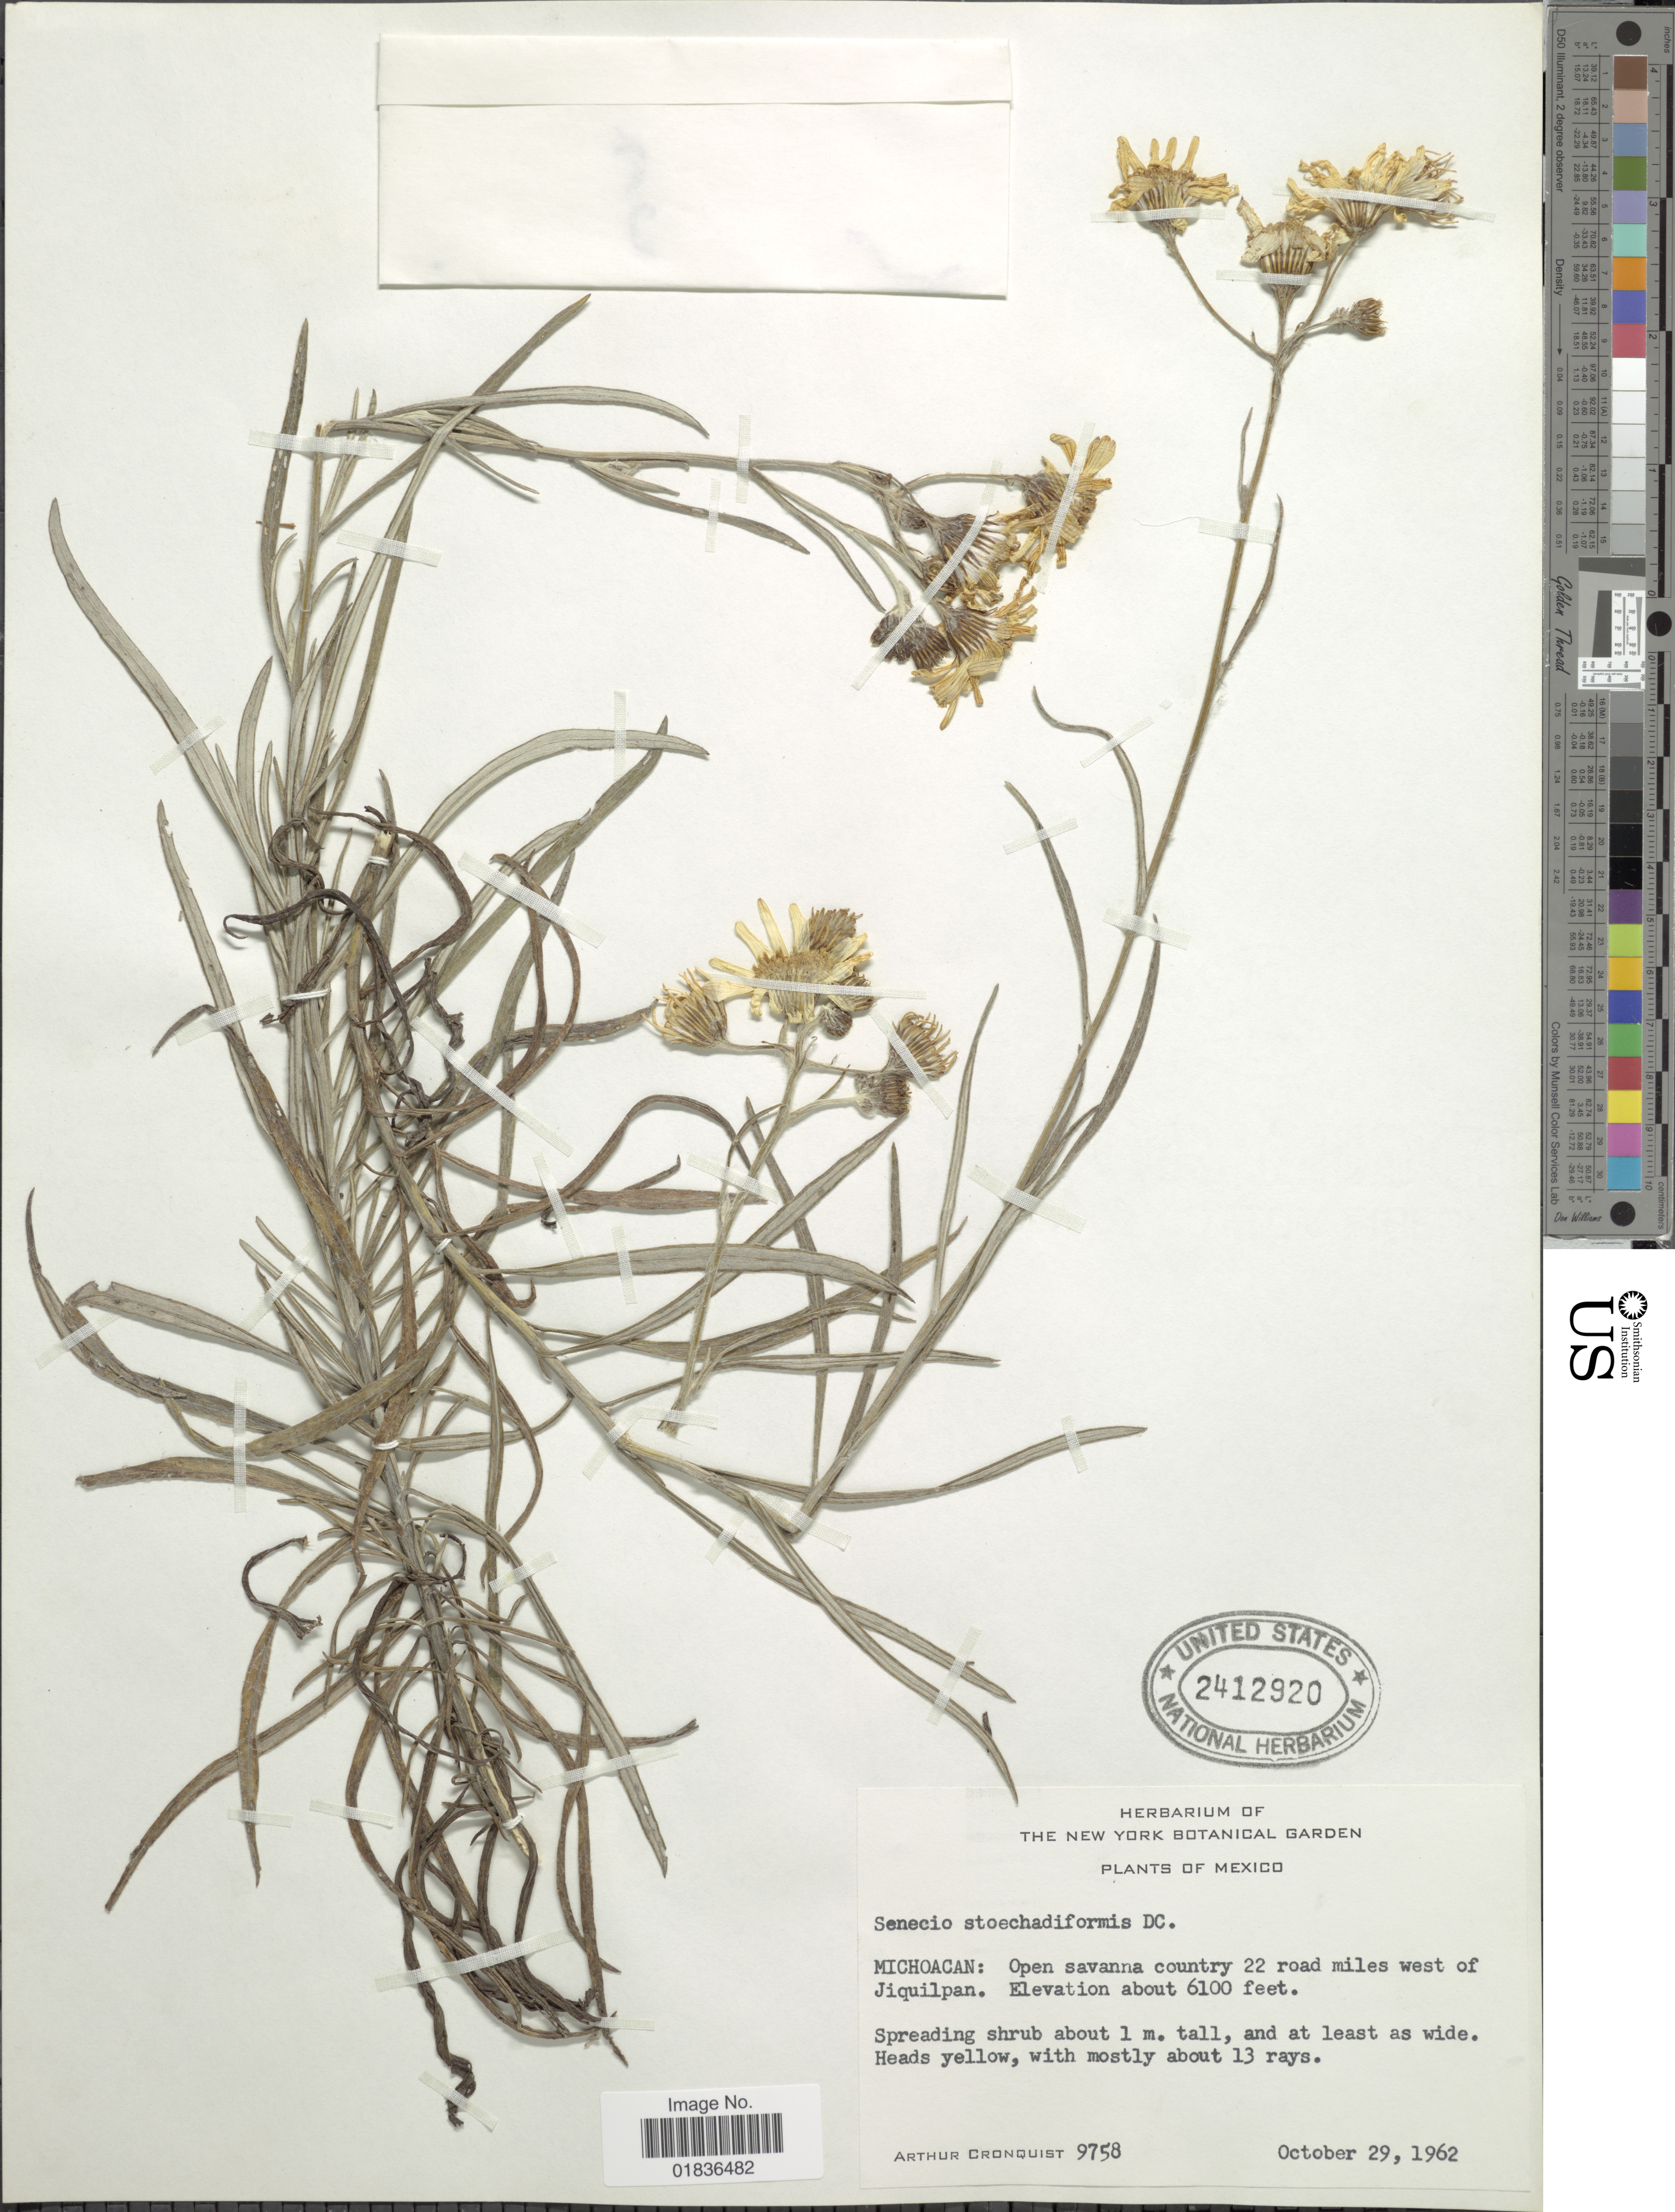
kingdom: Plantae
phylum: Tracheophyta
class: Magnoliopsida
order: Asterales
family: Asteraceae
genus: Senecio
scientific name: Senecio stoechadiformis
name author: DC.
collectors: A. J. Cronquist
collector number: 9758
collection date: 1962-10-29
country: Mexico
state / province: Michoacán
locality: Open savanna country 22 road miles west of Jiquilpan.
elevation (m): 1859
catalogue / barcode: US 2412920